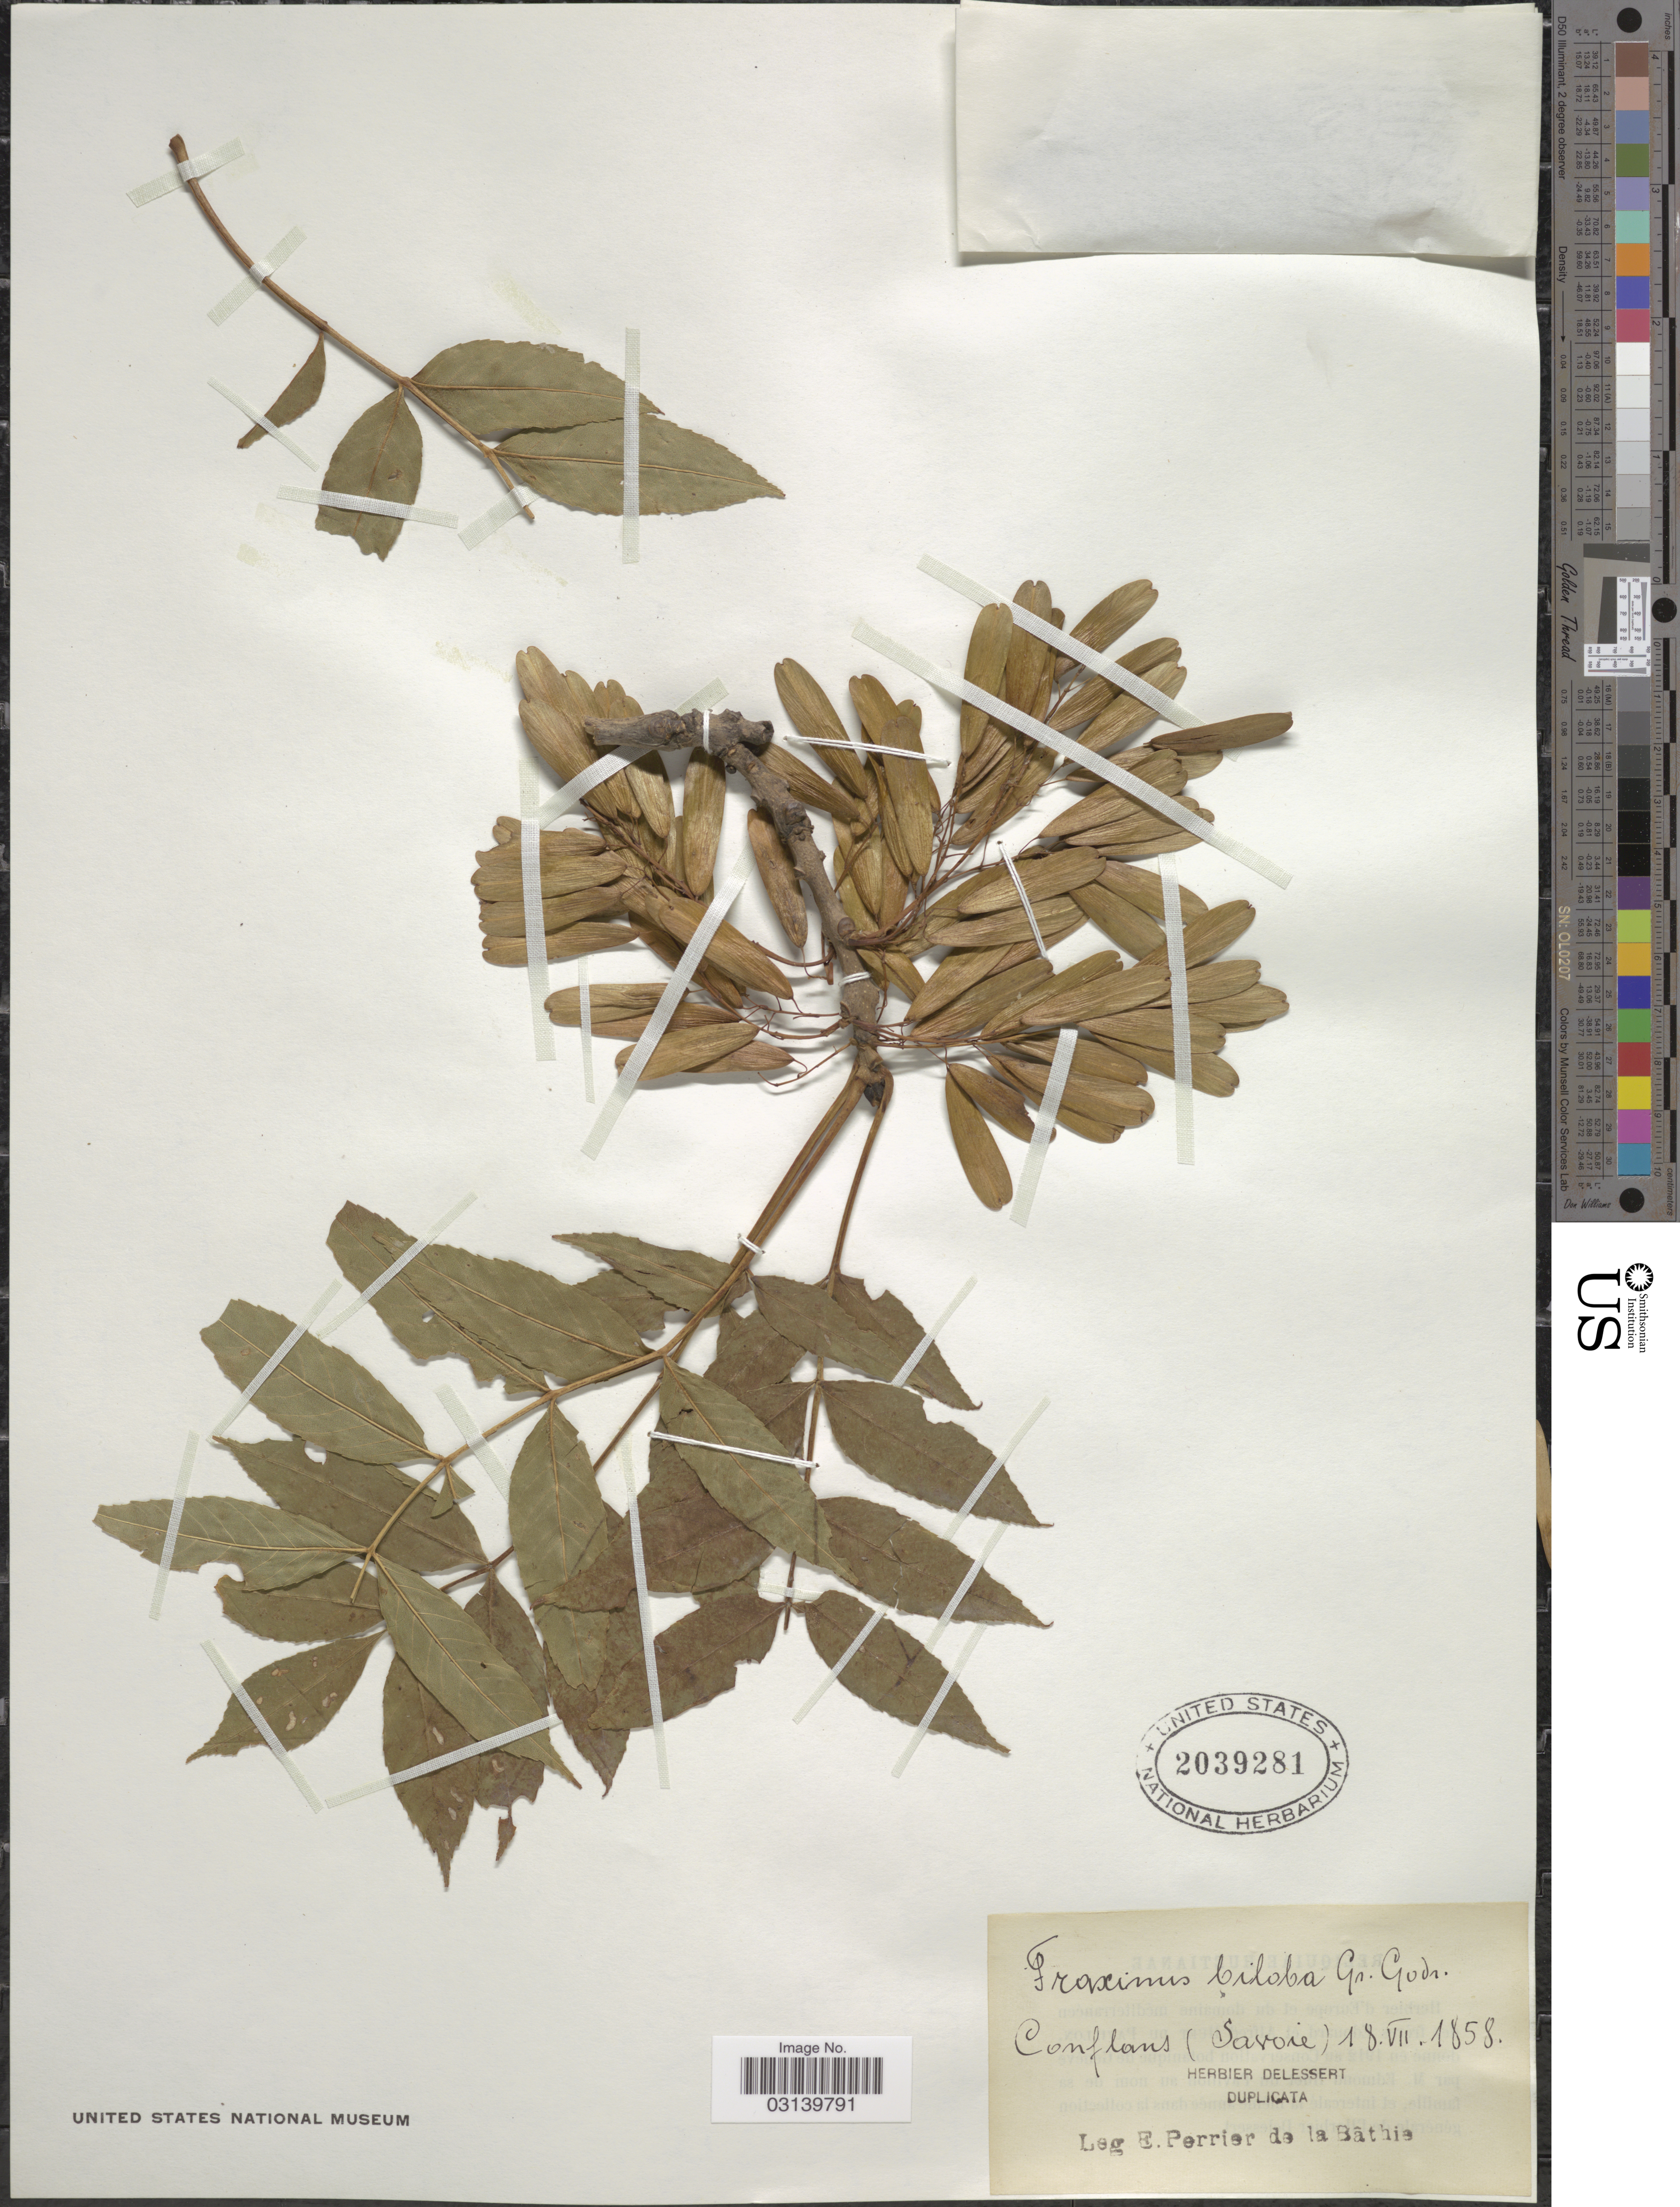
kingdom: Plantae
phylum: Tracheophyta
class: Magnoliopsida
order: Lamiales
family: Oleaceae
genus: Fraxinus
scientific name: Fraxinus biloba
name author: Gren. & Godr.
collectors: E. Perrier de la Bâthie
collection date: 1858-07-18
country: France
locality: Conflans (Savoie).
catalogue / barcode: US 2039281